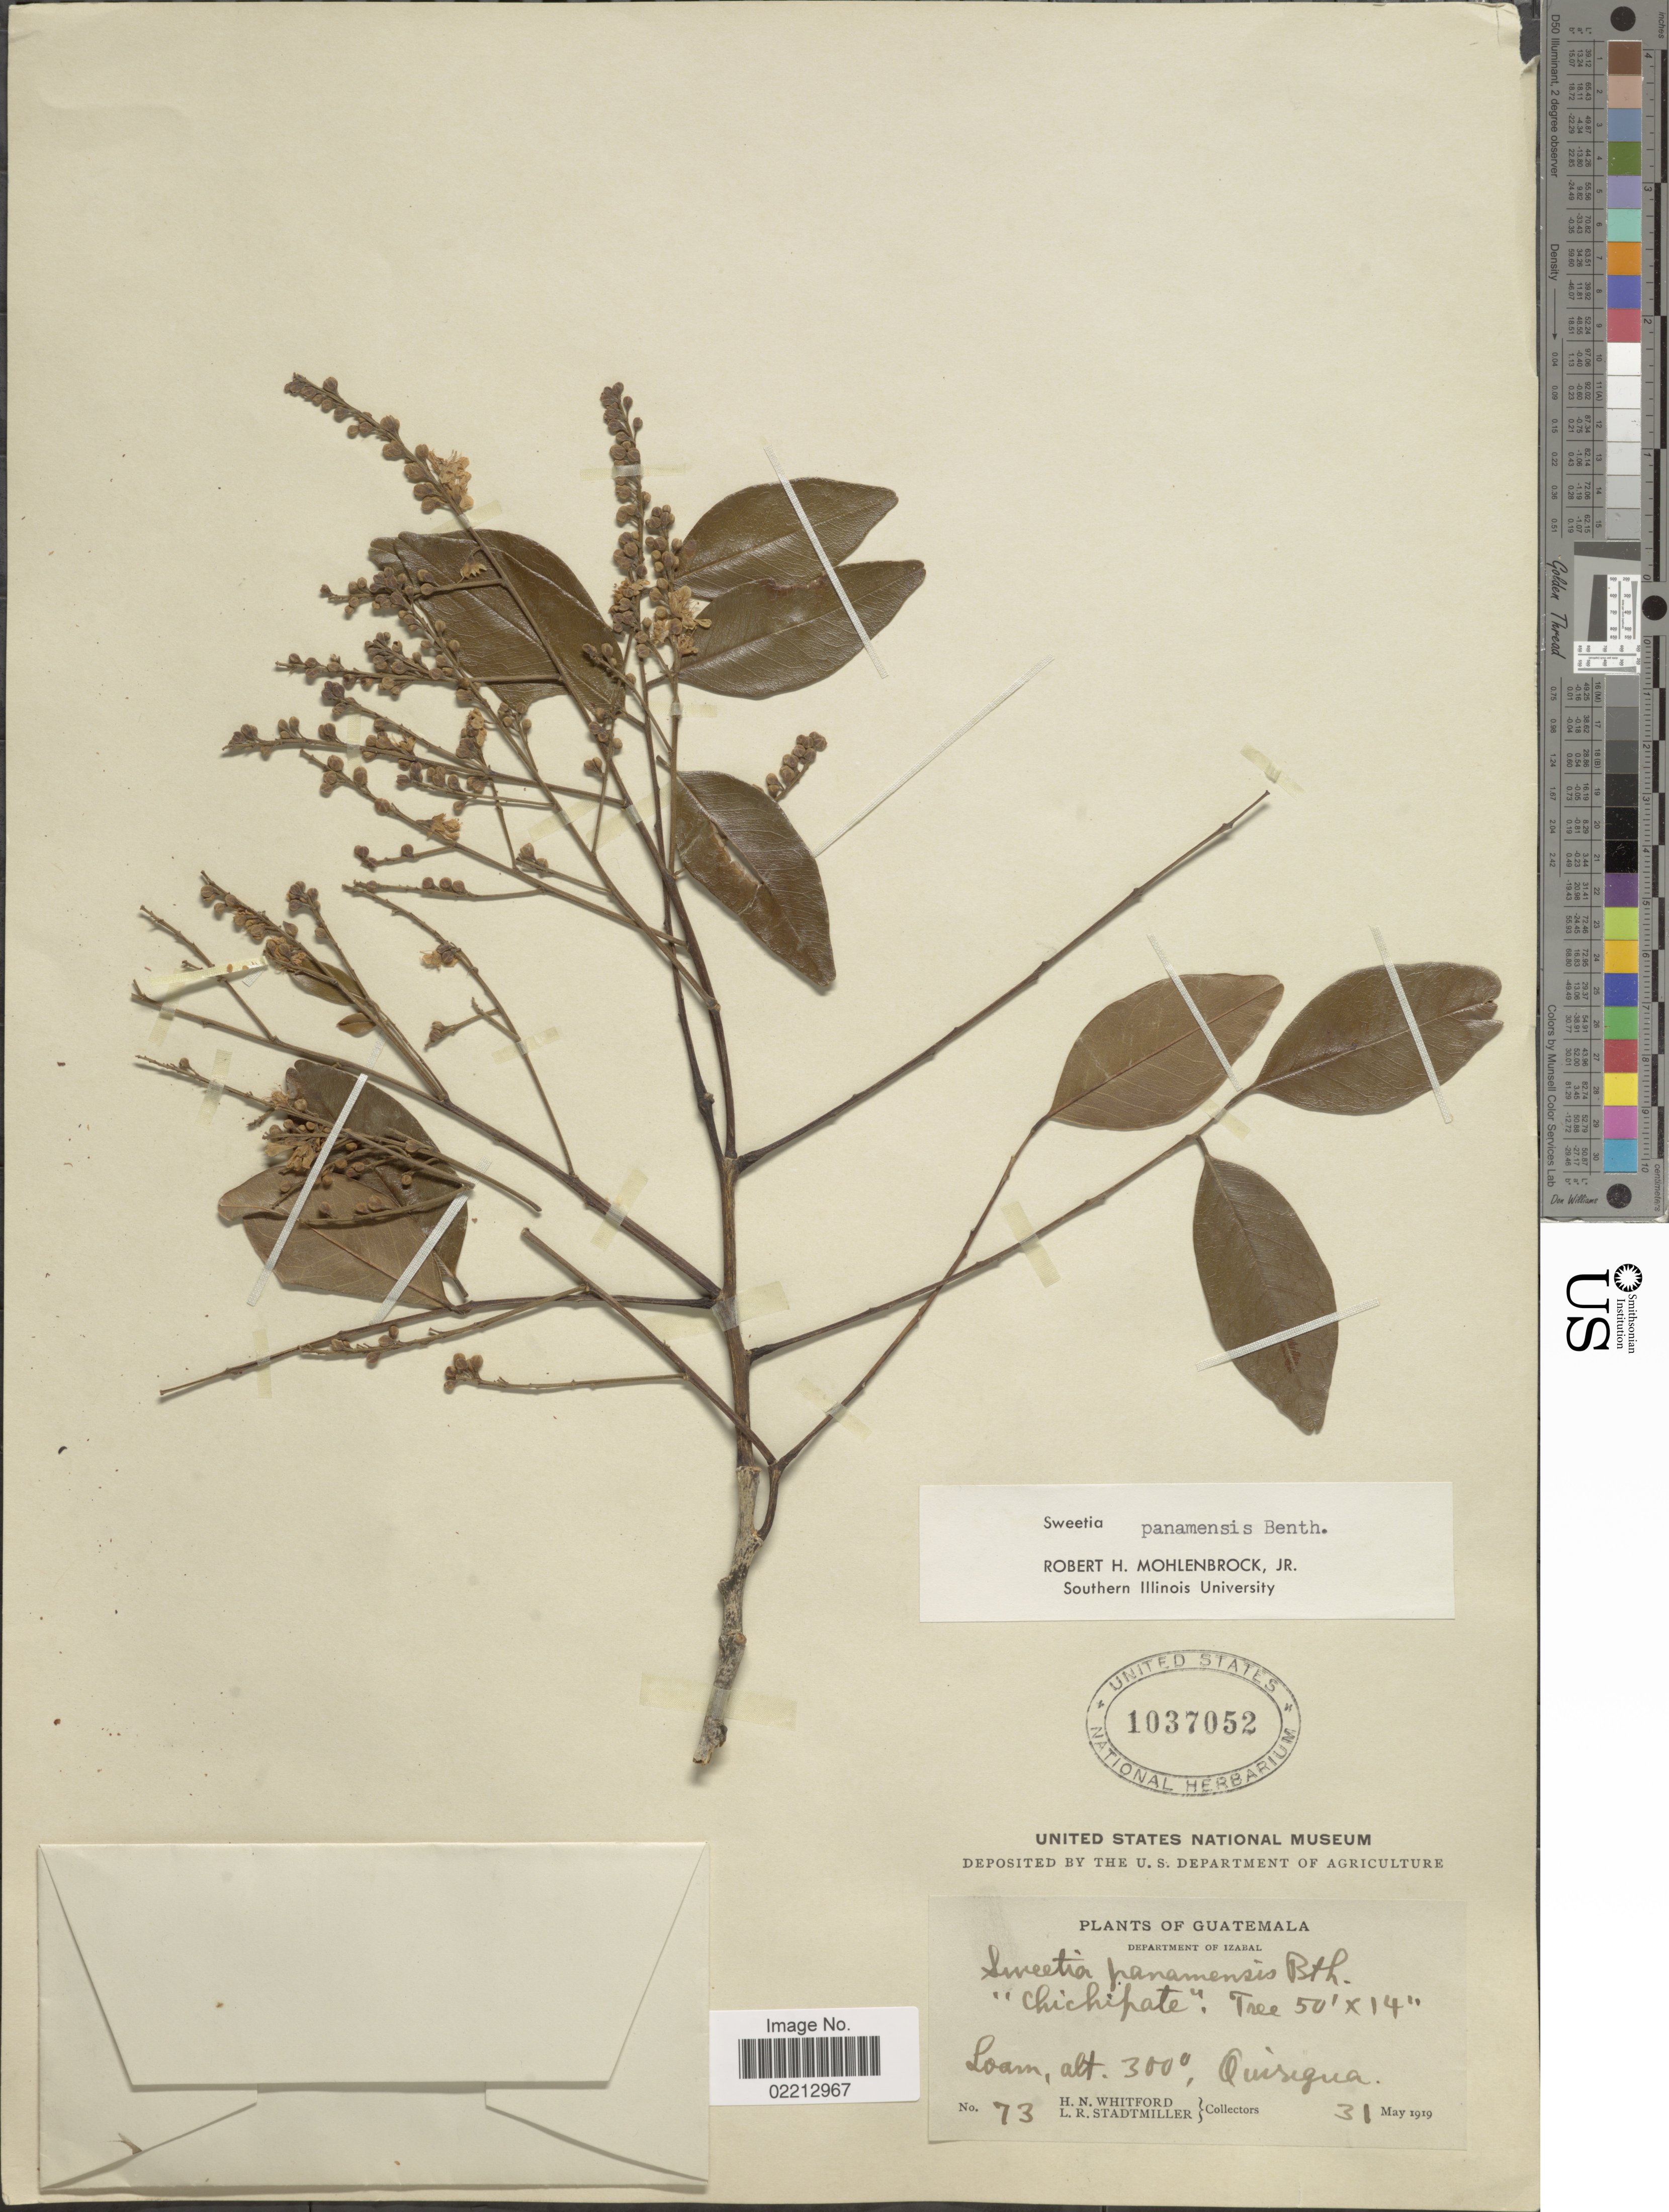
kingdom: Plantae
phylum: Tracheophyta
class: Magnoliopsida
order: Fabales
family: Fabaceae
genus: Acosmium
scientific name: Acosmium panamense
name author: (Benth.) Yakovlev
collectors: H. N. Whitford & L. Stadtmiller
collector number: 73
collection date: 1919-05-31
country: Guatemala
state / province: Izabal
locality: Loam, Quirigua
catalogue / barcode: US 1037052